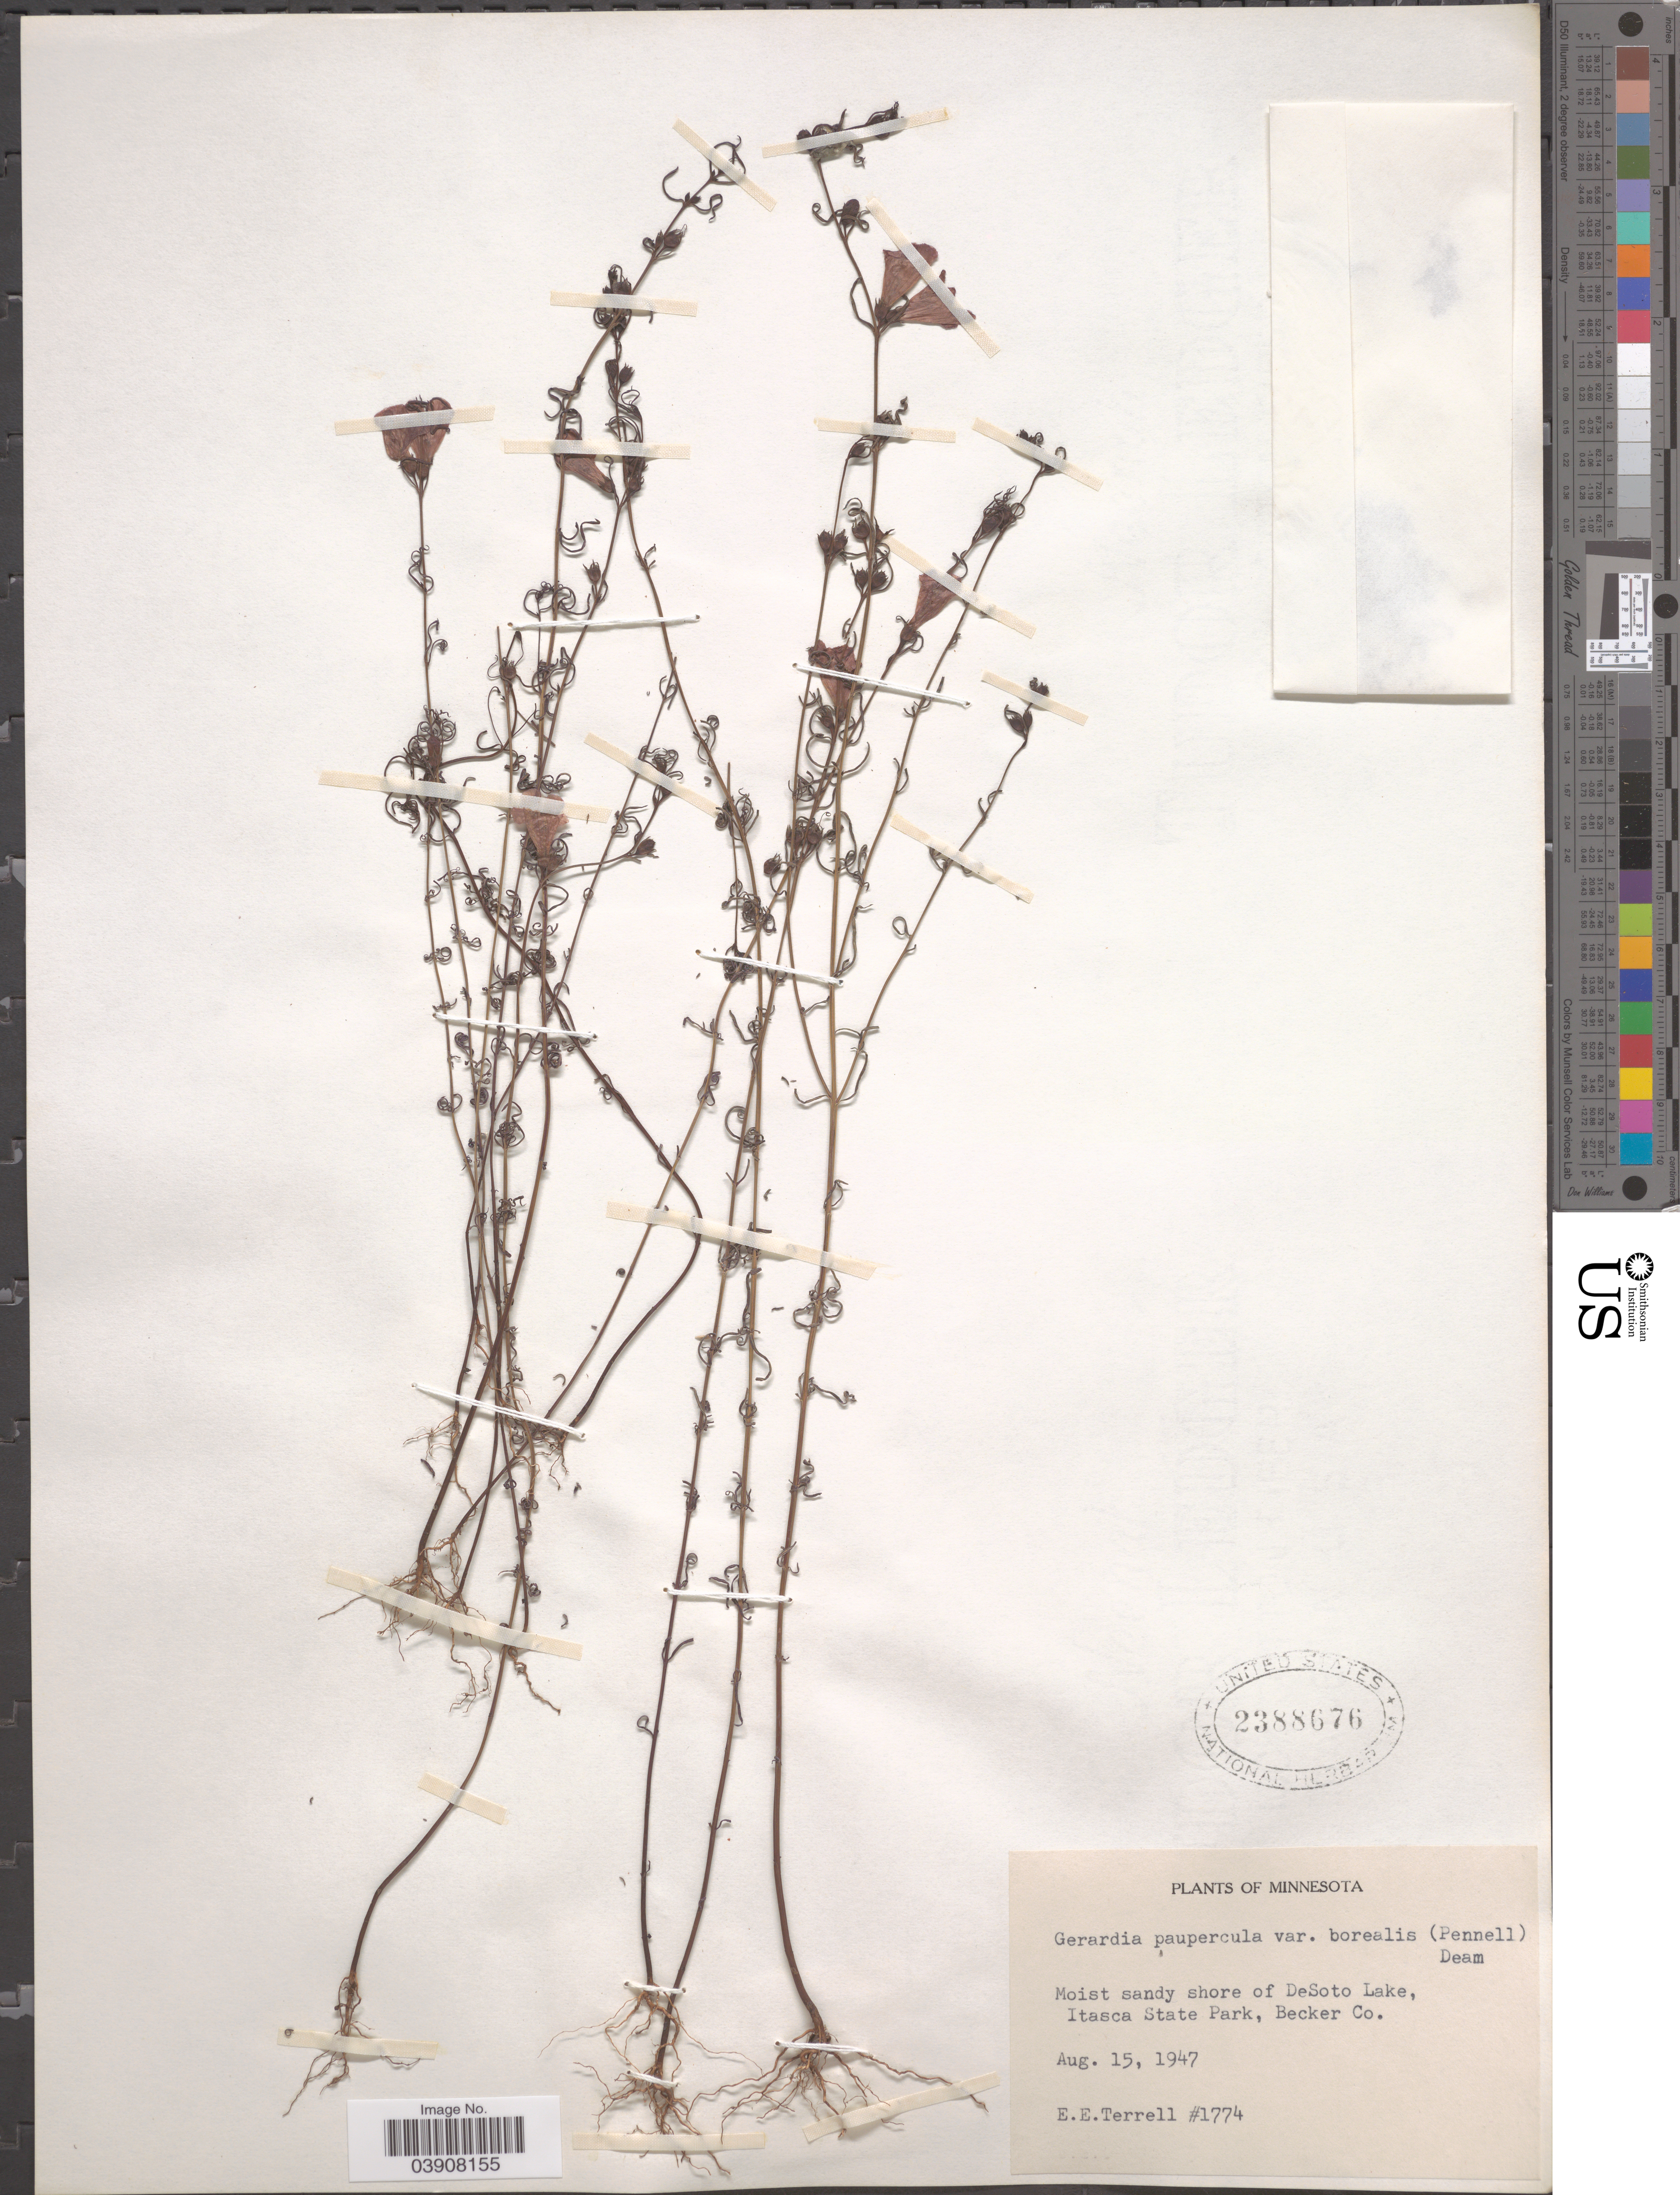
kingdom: Plantae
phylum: Tracheophyta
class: Magnoliopsida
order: Lamiales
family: Orobanchaceae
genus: Agalinis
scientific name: Agalinis paupercula var. borealis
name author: Pennell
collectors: E. E. Terrell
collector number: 1774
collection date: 1947-08-15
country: United States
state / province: Minnesota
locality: Moist sandy shore of DeSoto Lake, Itasca State Park, Becker Co.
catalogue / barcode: US 2388676